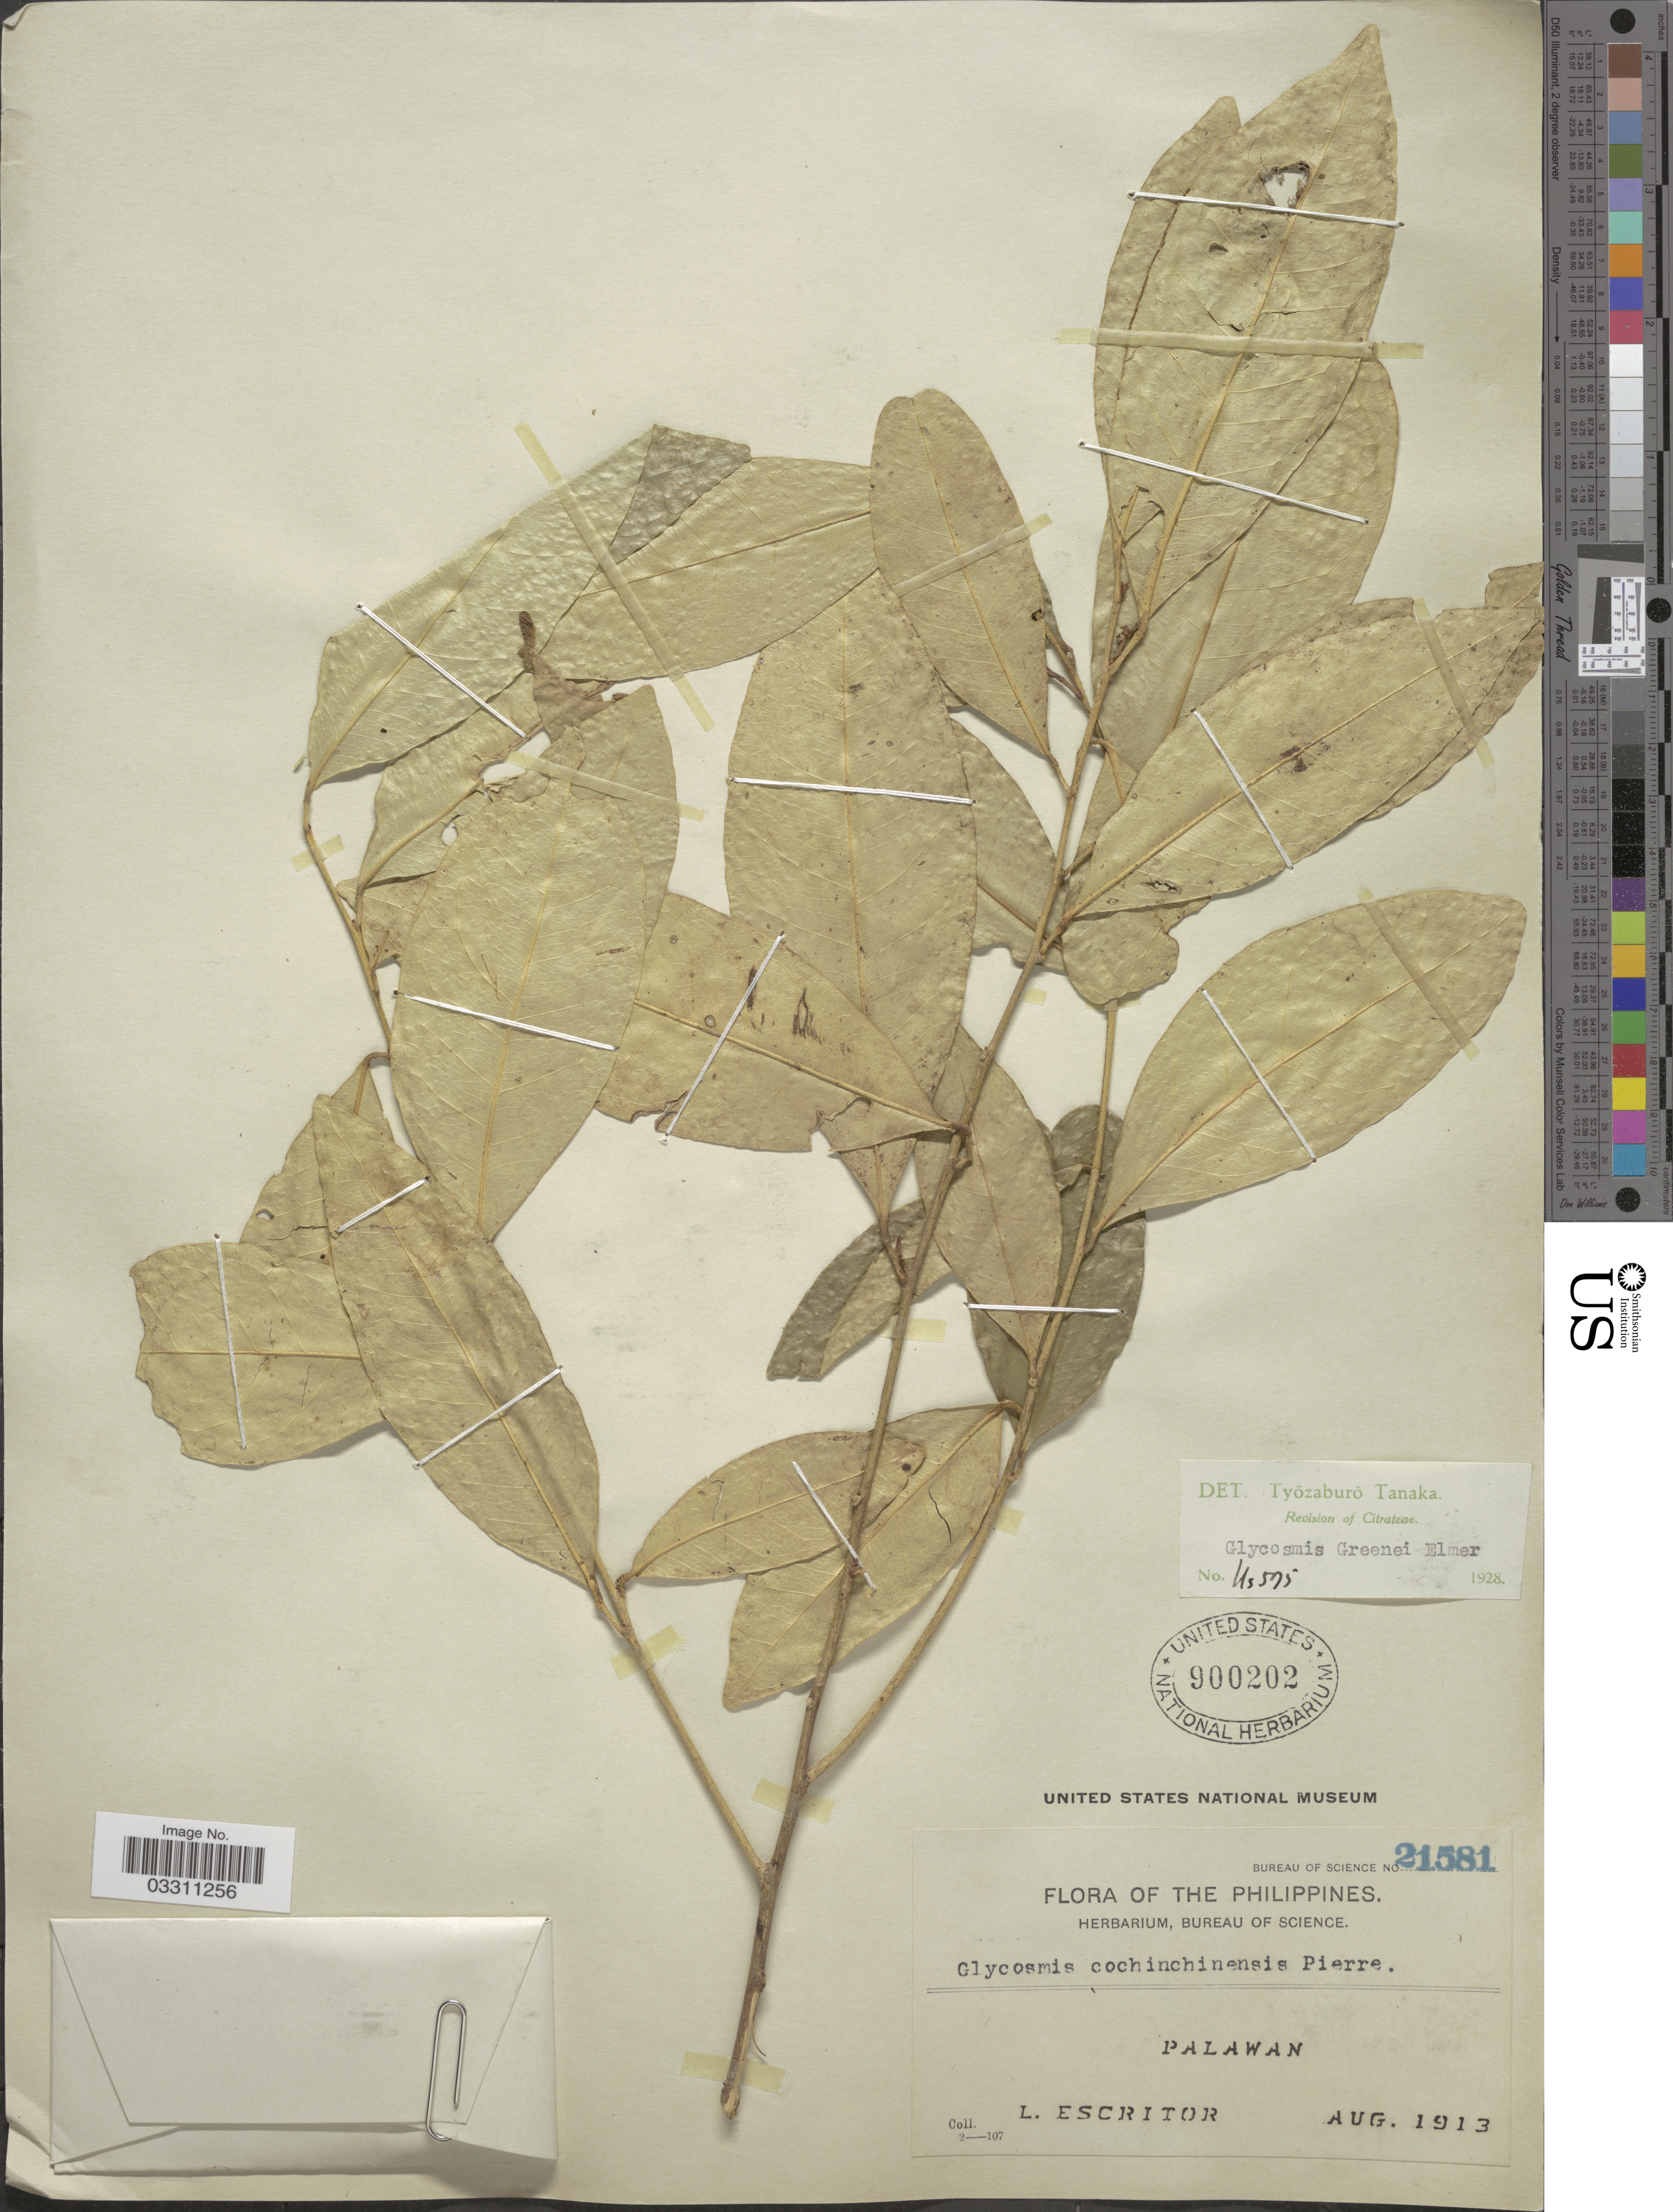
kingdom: Plantae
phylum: Tracheophyta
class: Magnoliopsida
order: Sapindales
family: Rutaceae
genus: Glycosmis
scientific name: Glycosmis greenei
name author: Elmer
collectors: L. Escritor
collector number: Bureau of Science 21581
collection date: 1913-08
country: Philippines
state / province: Mimaropa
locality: Palawan.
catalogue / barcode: US 900202